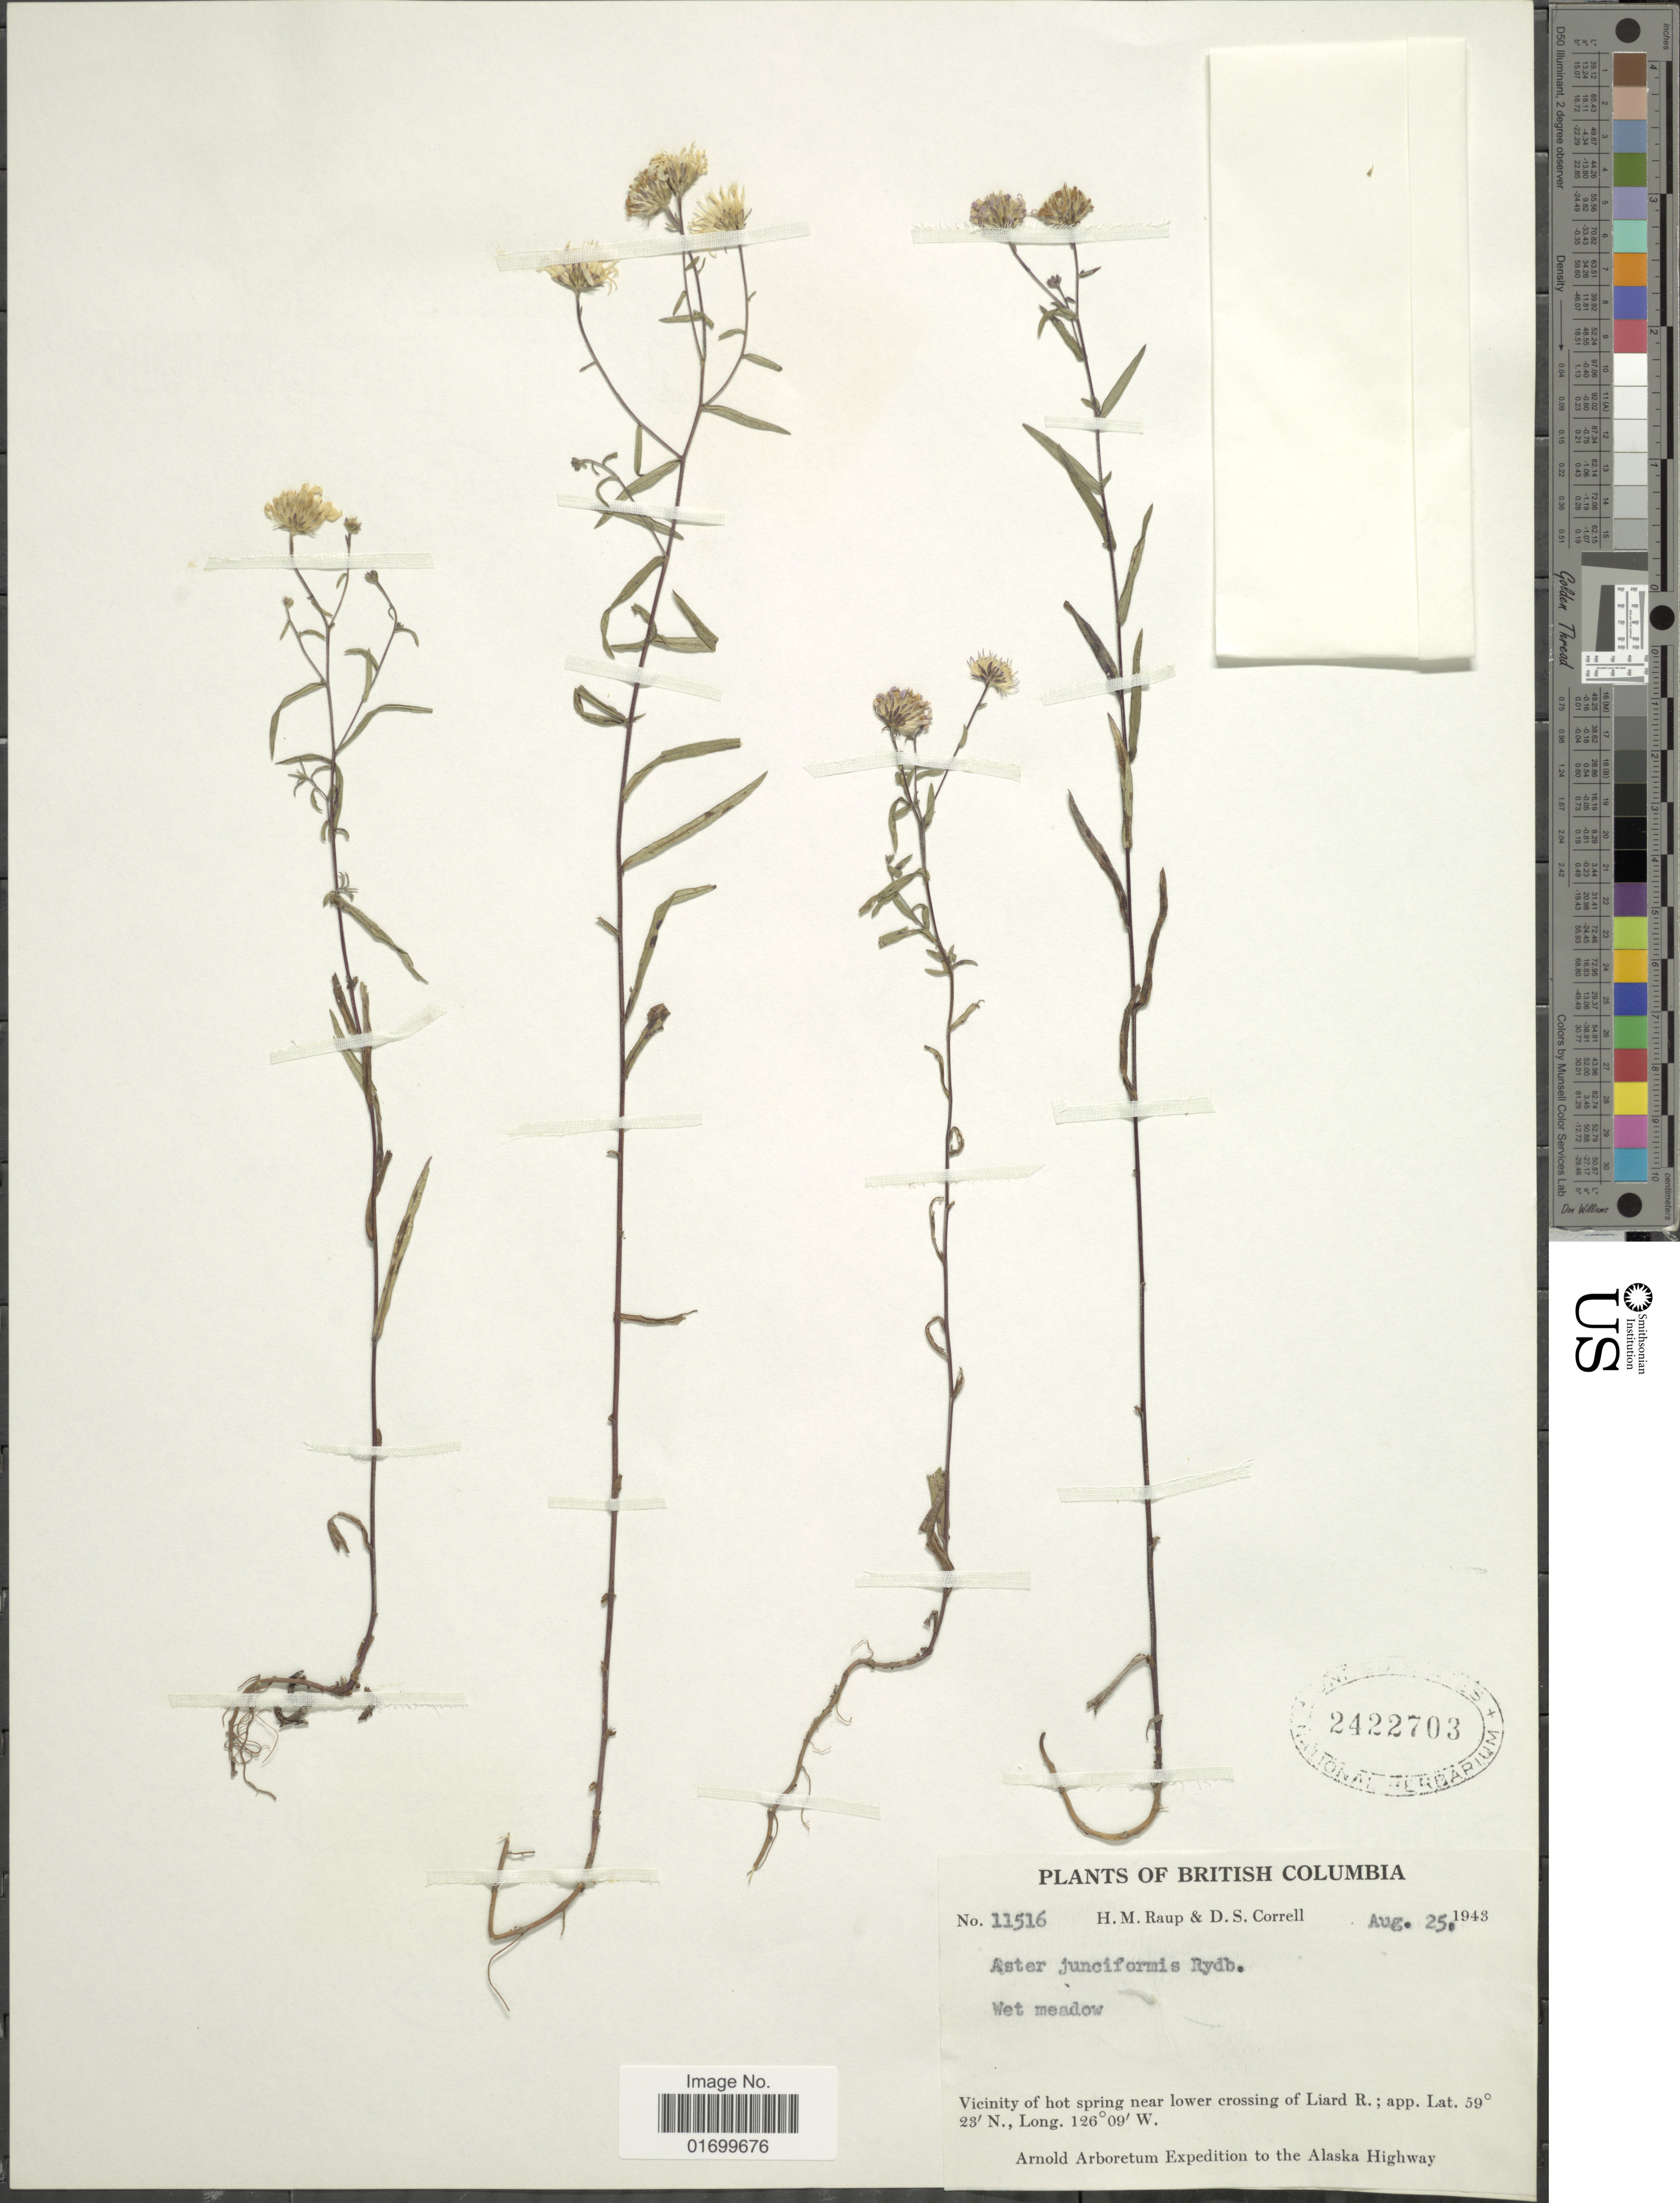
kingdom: Plantae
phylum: Tracheophyta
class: Magnoliopsida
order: Asterales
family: Asteraceae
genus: Symphyotrichum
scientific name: Symphyotrichum boreale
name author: (Torr. & A. Gray) Á. Löve & D. Löve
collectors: H. Raup & D. S. Correll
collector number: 11516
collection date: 1943-08-25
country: Canada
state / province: British Columbia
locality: Vicinity of hot spring near lower crossing of Liard R.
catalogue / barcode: US 2422703